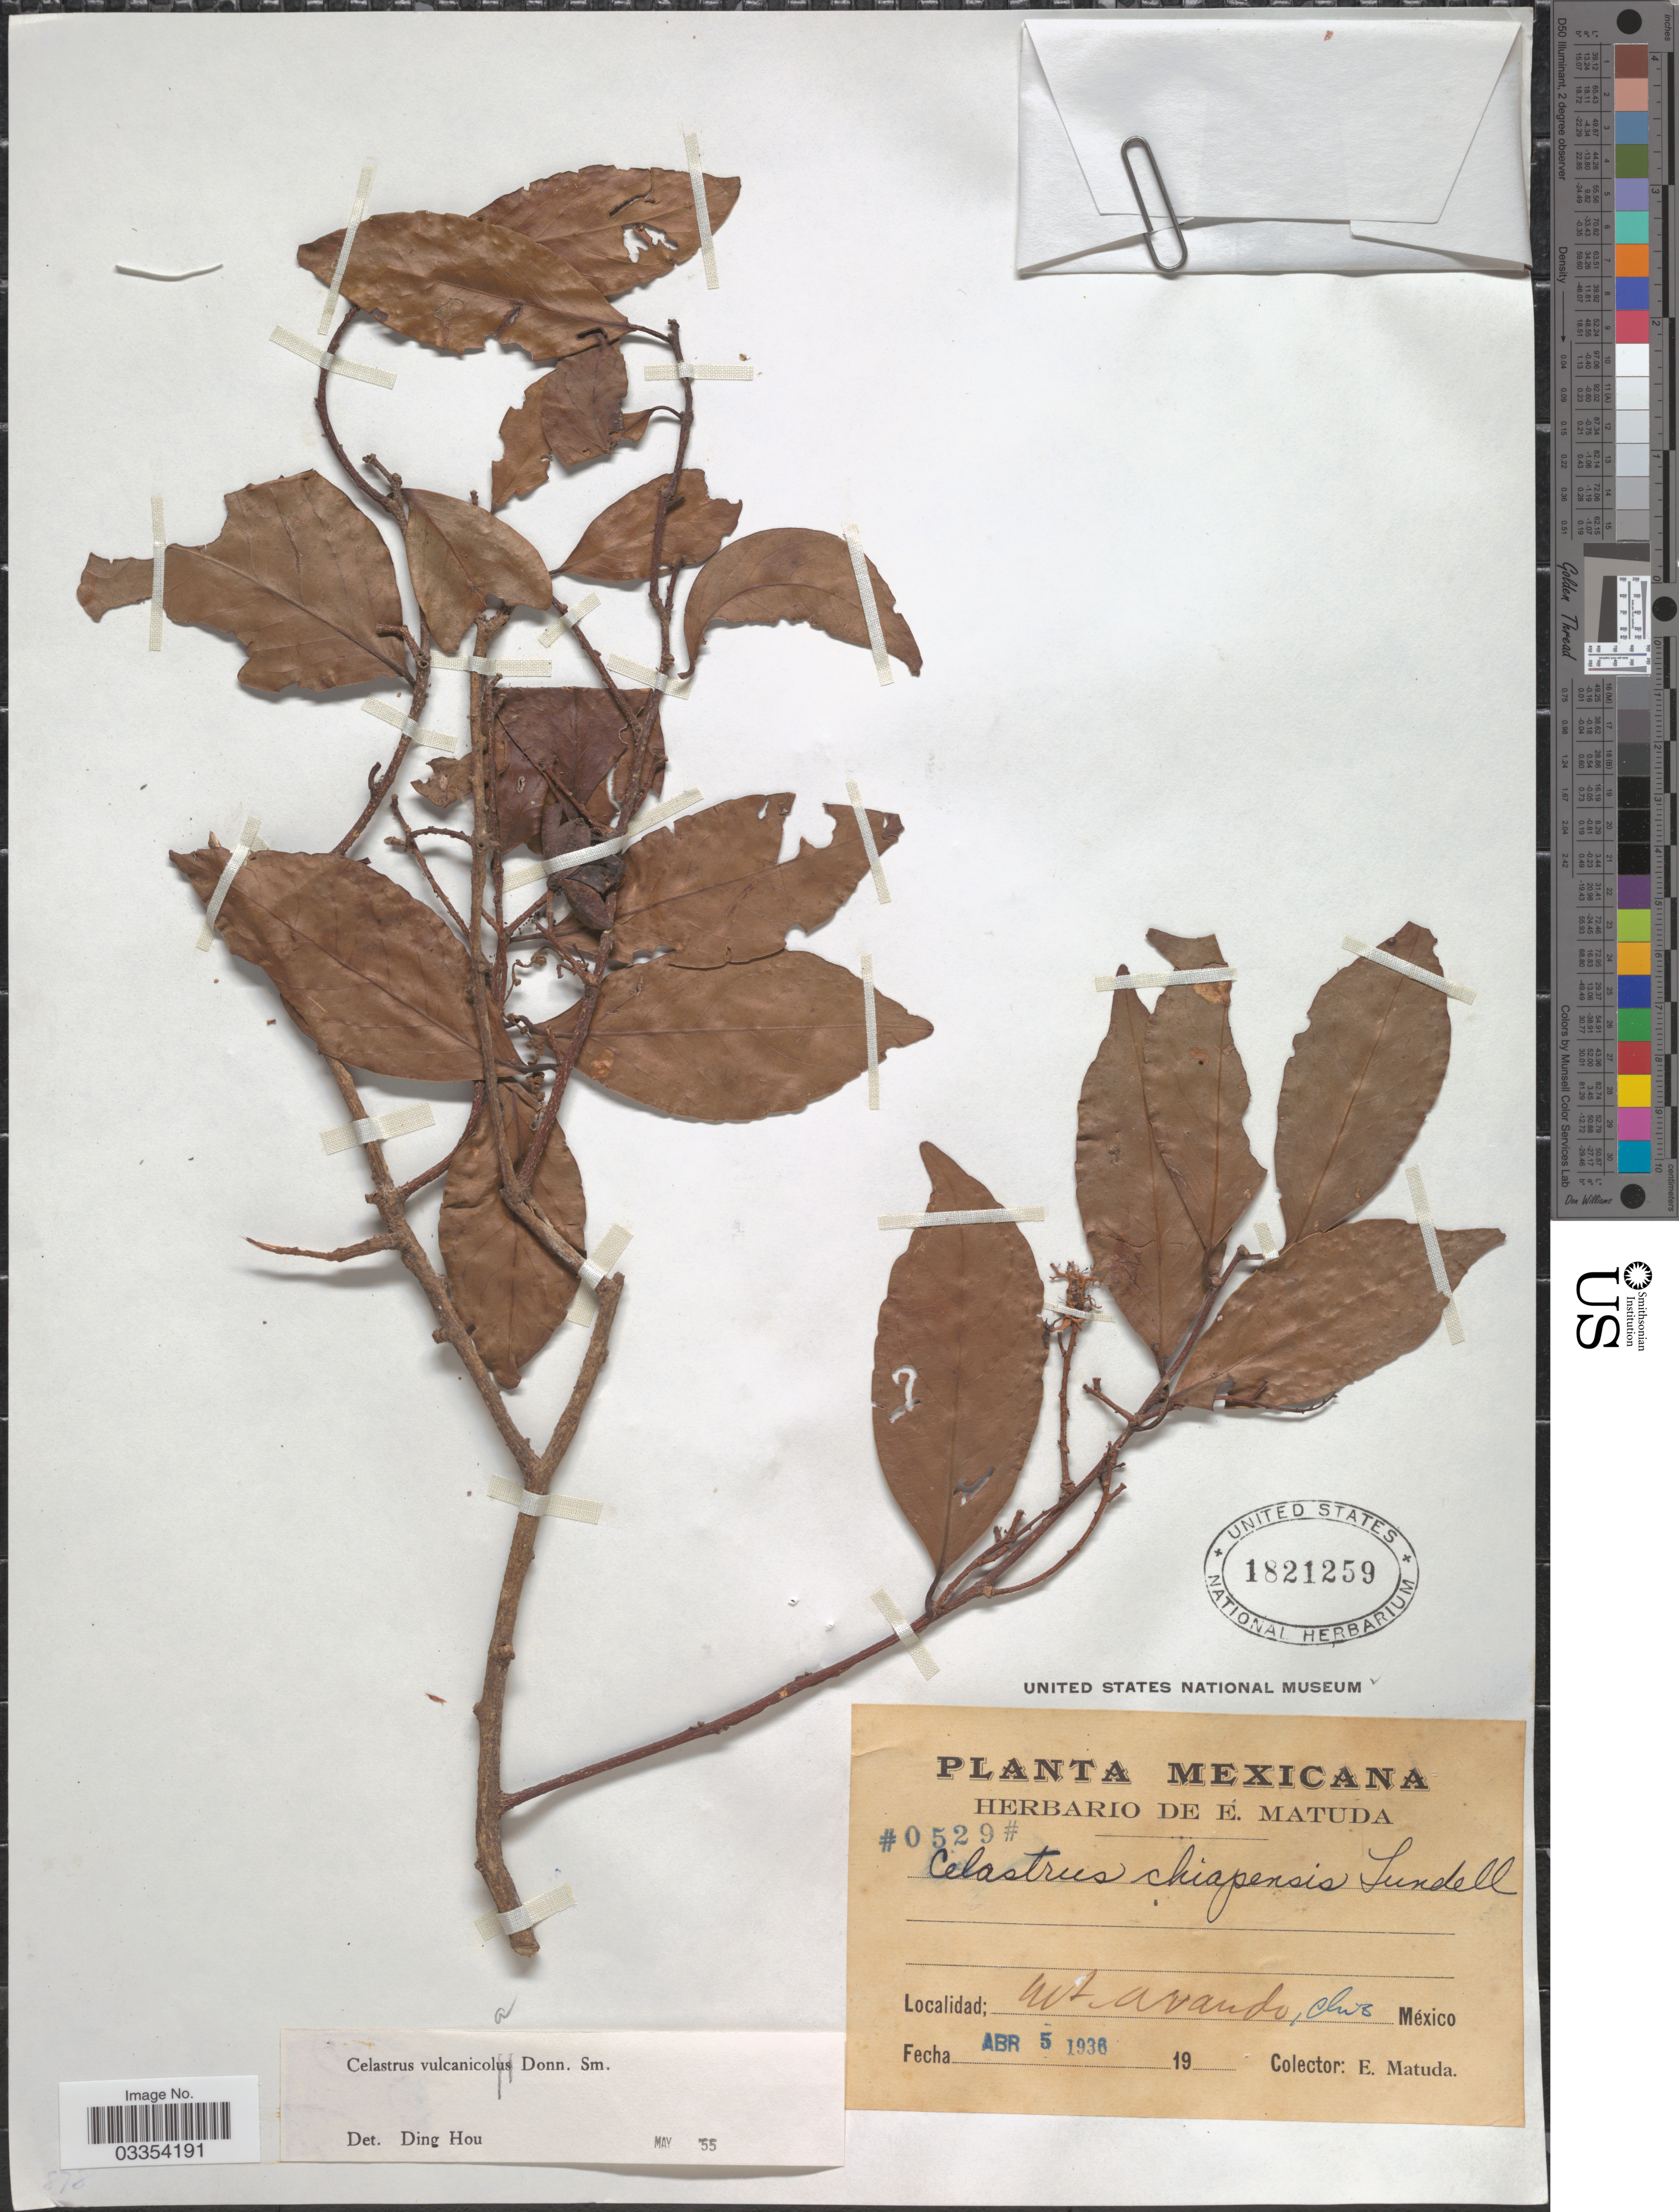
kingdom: Plantae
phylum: Tracheophyta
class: Magnoliopsida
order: Celastrales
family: Celastraceae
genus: Celastrus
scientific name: Celastrus vulcanicola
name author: Donn. Sm.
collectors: E. Matuda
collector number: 0529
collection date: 1936-04-05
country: Mexico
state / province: Chiapas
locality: Mt. Ovando, Chis.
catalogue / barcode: US 1821259